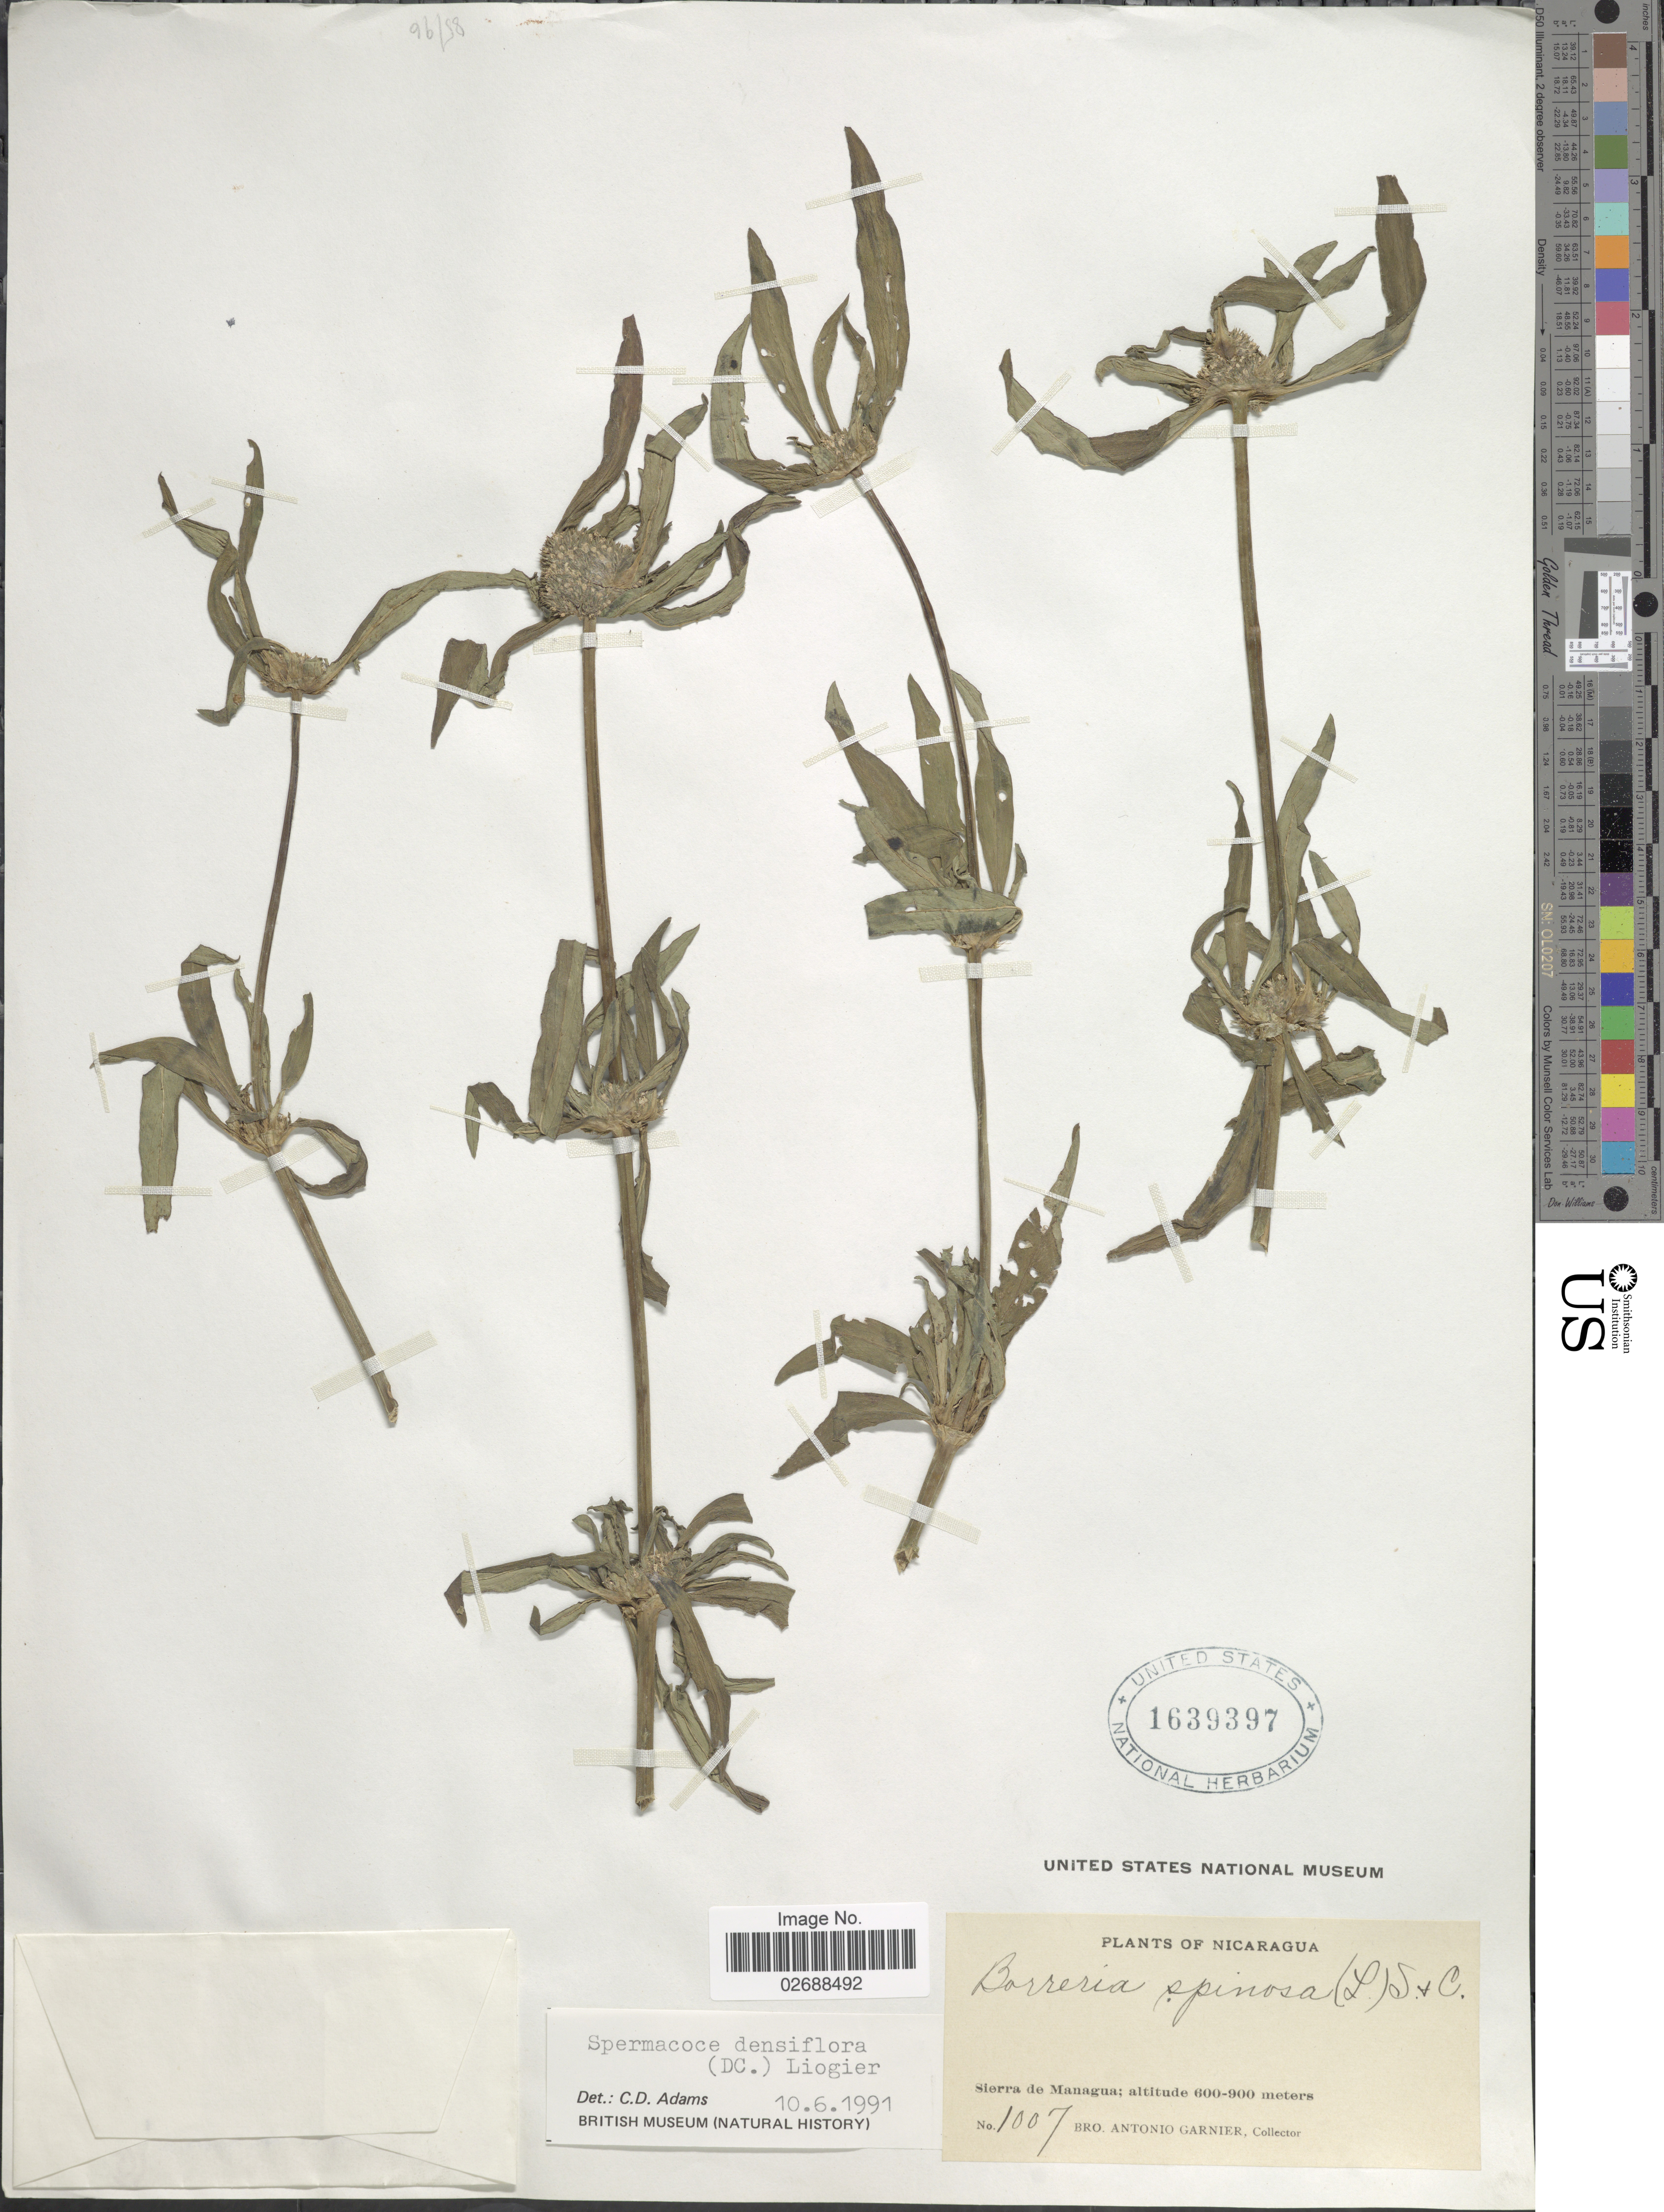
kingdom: Plantae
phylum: Tracheophyta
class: Magnoliopsida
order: Gentianales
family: Rubiaceae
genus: Spermacoce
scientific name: Spermacoce densiflora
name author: (DC.) Alain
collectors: Bro. A. Garnier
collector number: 1007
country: Nicaragua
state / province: Managua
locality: Sierra de Managua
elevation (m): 600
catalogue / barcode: US 1639397